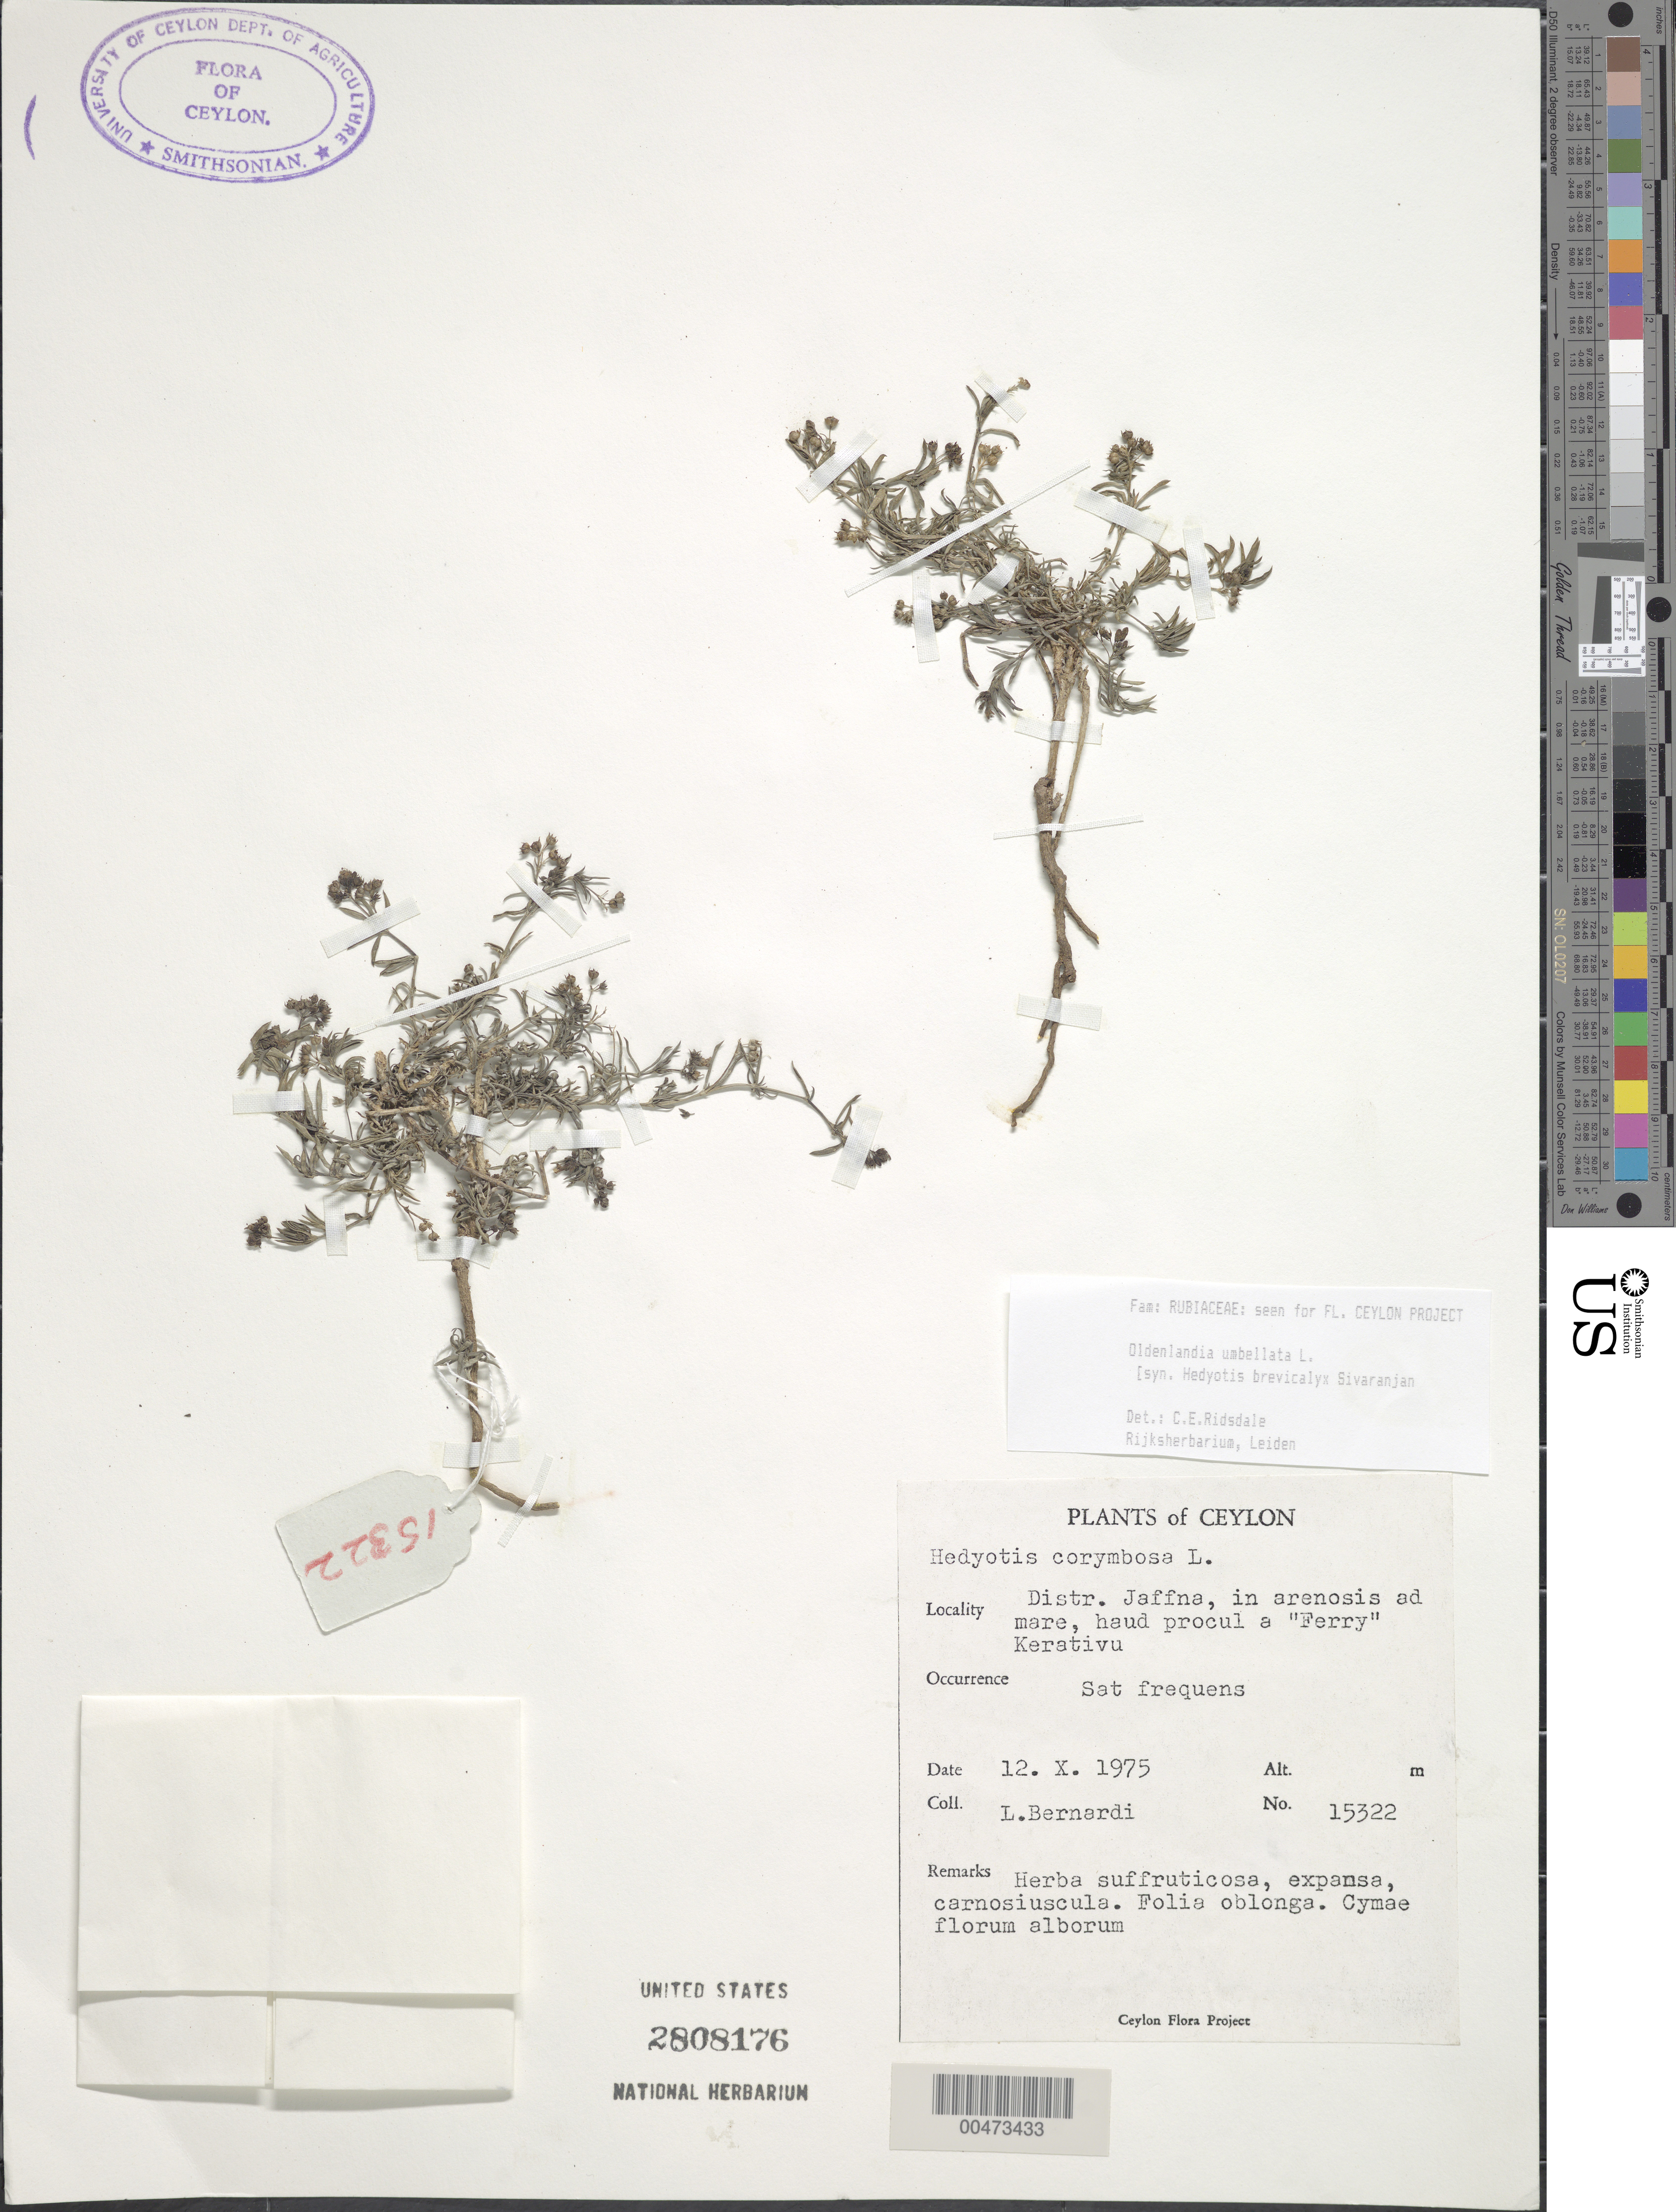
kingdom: Plantae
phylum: Tracheophyta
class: Magnoliopsida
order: Gentianales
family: Rubiaceae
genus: Oldenlandia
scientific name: Oldenlandia umbellata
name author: L.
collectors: L. Bernardi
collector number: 15322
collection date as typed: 12 Oct 1975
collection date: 1975-10-12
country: Sri Lanka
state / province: Northern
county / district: Jaffna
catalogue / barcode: US 2808176